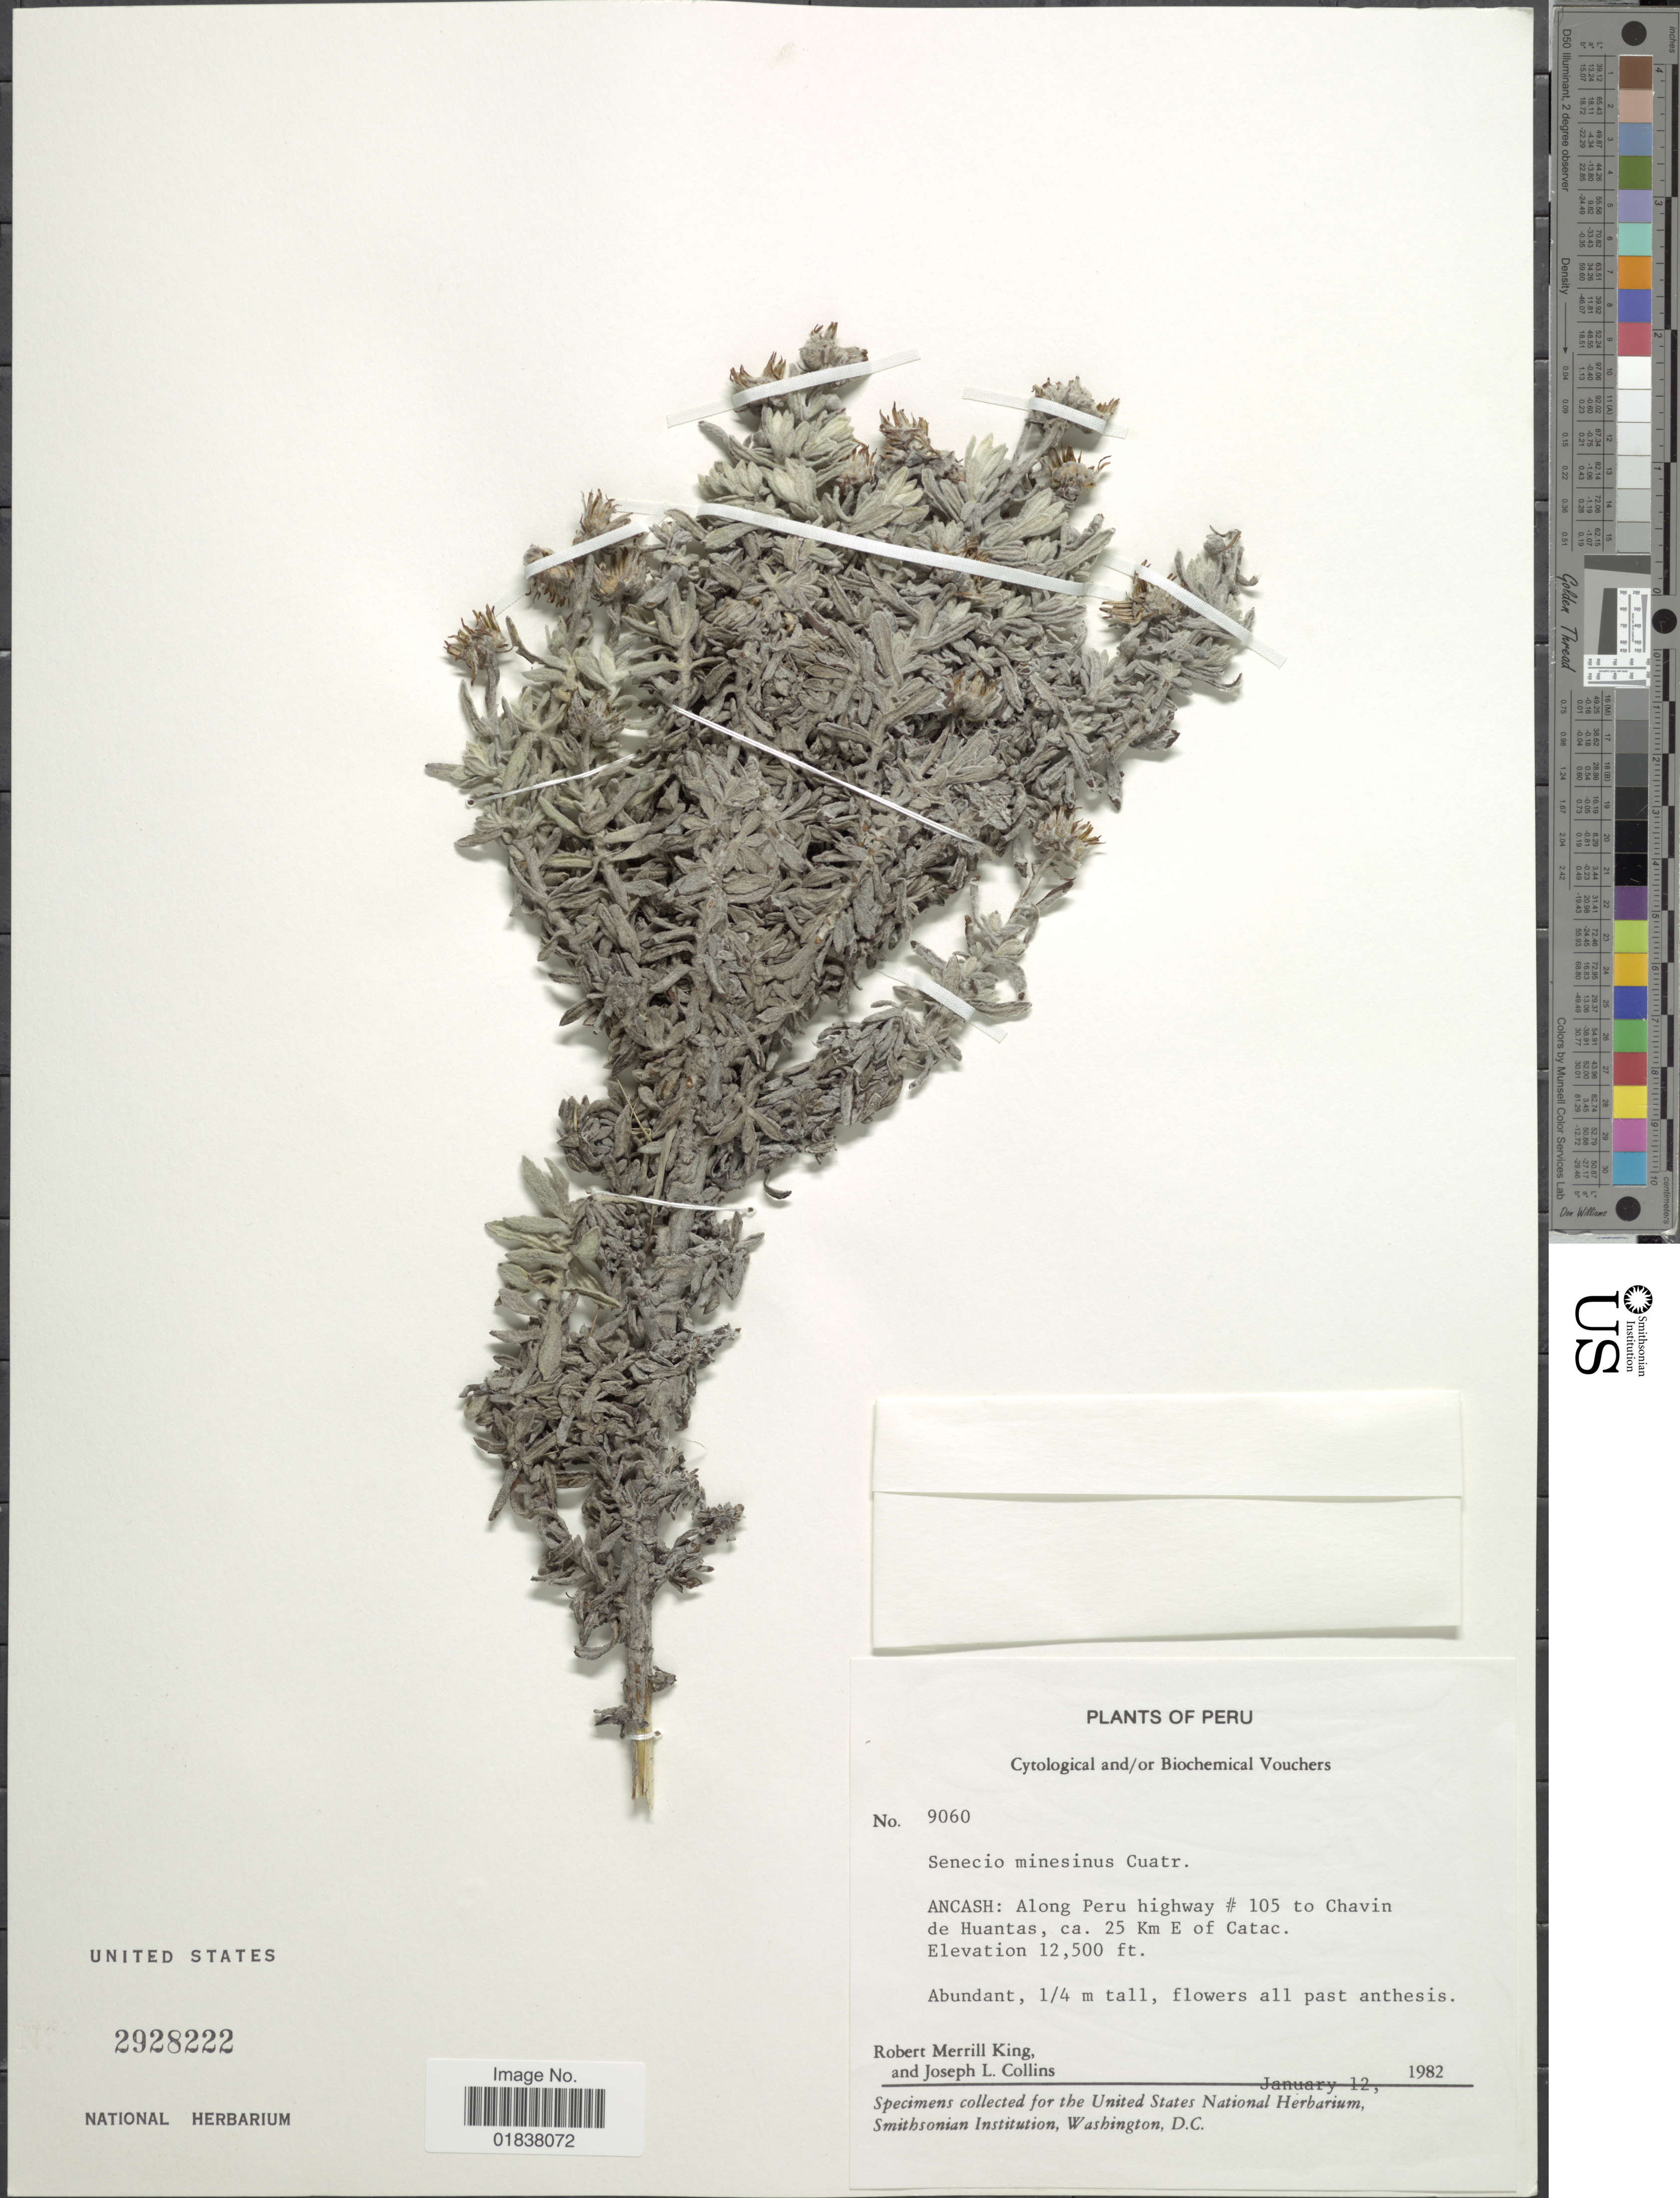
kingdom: Plantae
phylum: Tracheophyta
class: Magnoliopsida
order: Asterales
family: Asteraceae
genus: Senecio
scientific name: Senecio minesinus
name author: Cuatrec.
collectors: R. M. King & J. L. Collins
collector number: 9060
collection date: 1982-01-12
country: Peru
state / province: Ancash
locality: Along Peru Highway #105 to Chavin de Huantas, ca 25 km E of Catac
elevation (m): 3810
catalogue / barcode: US 2928222